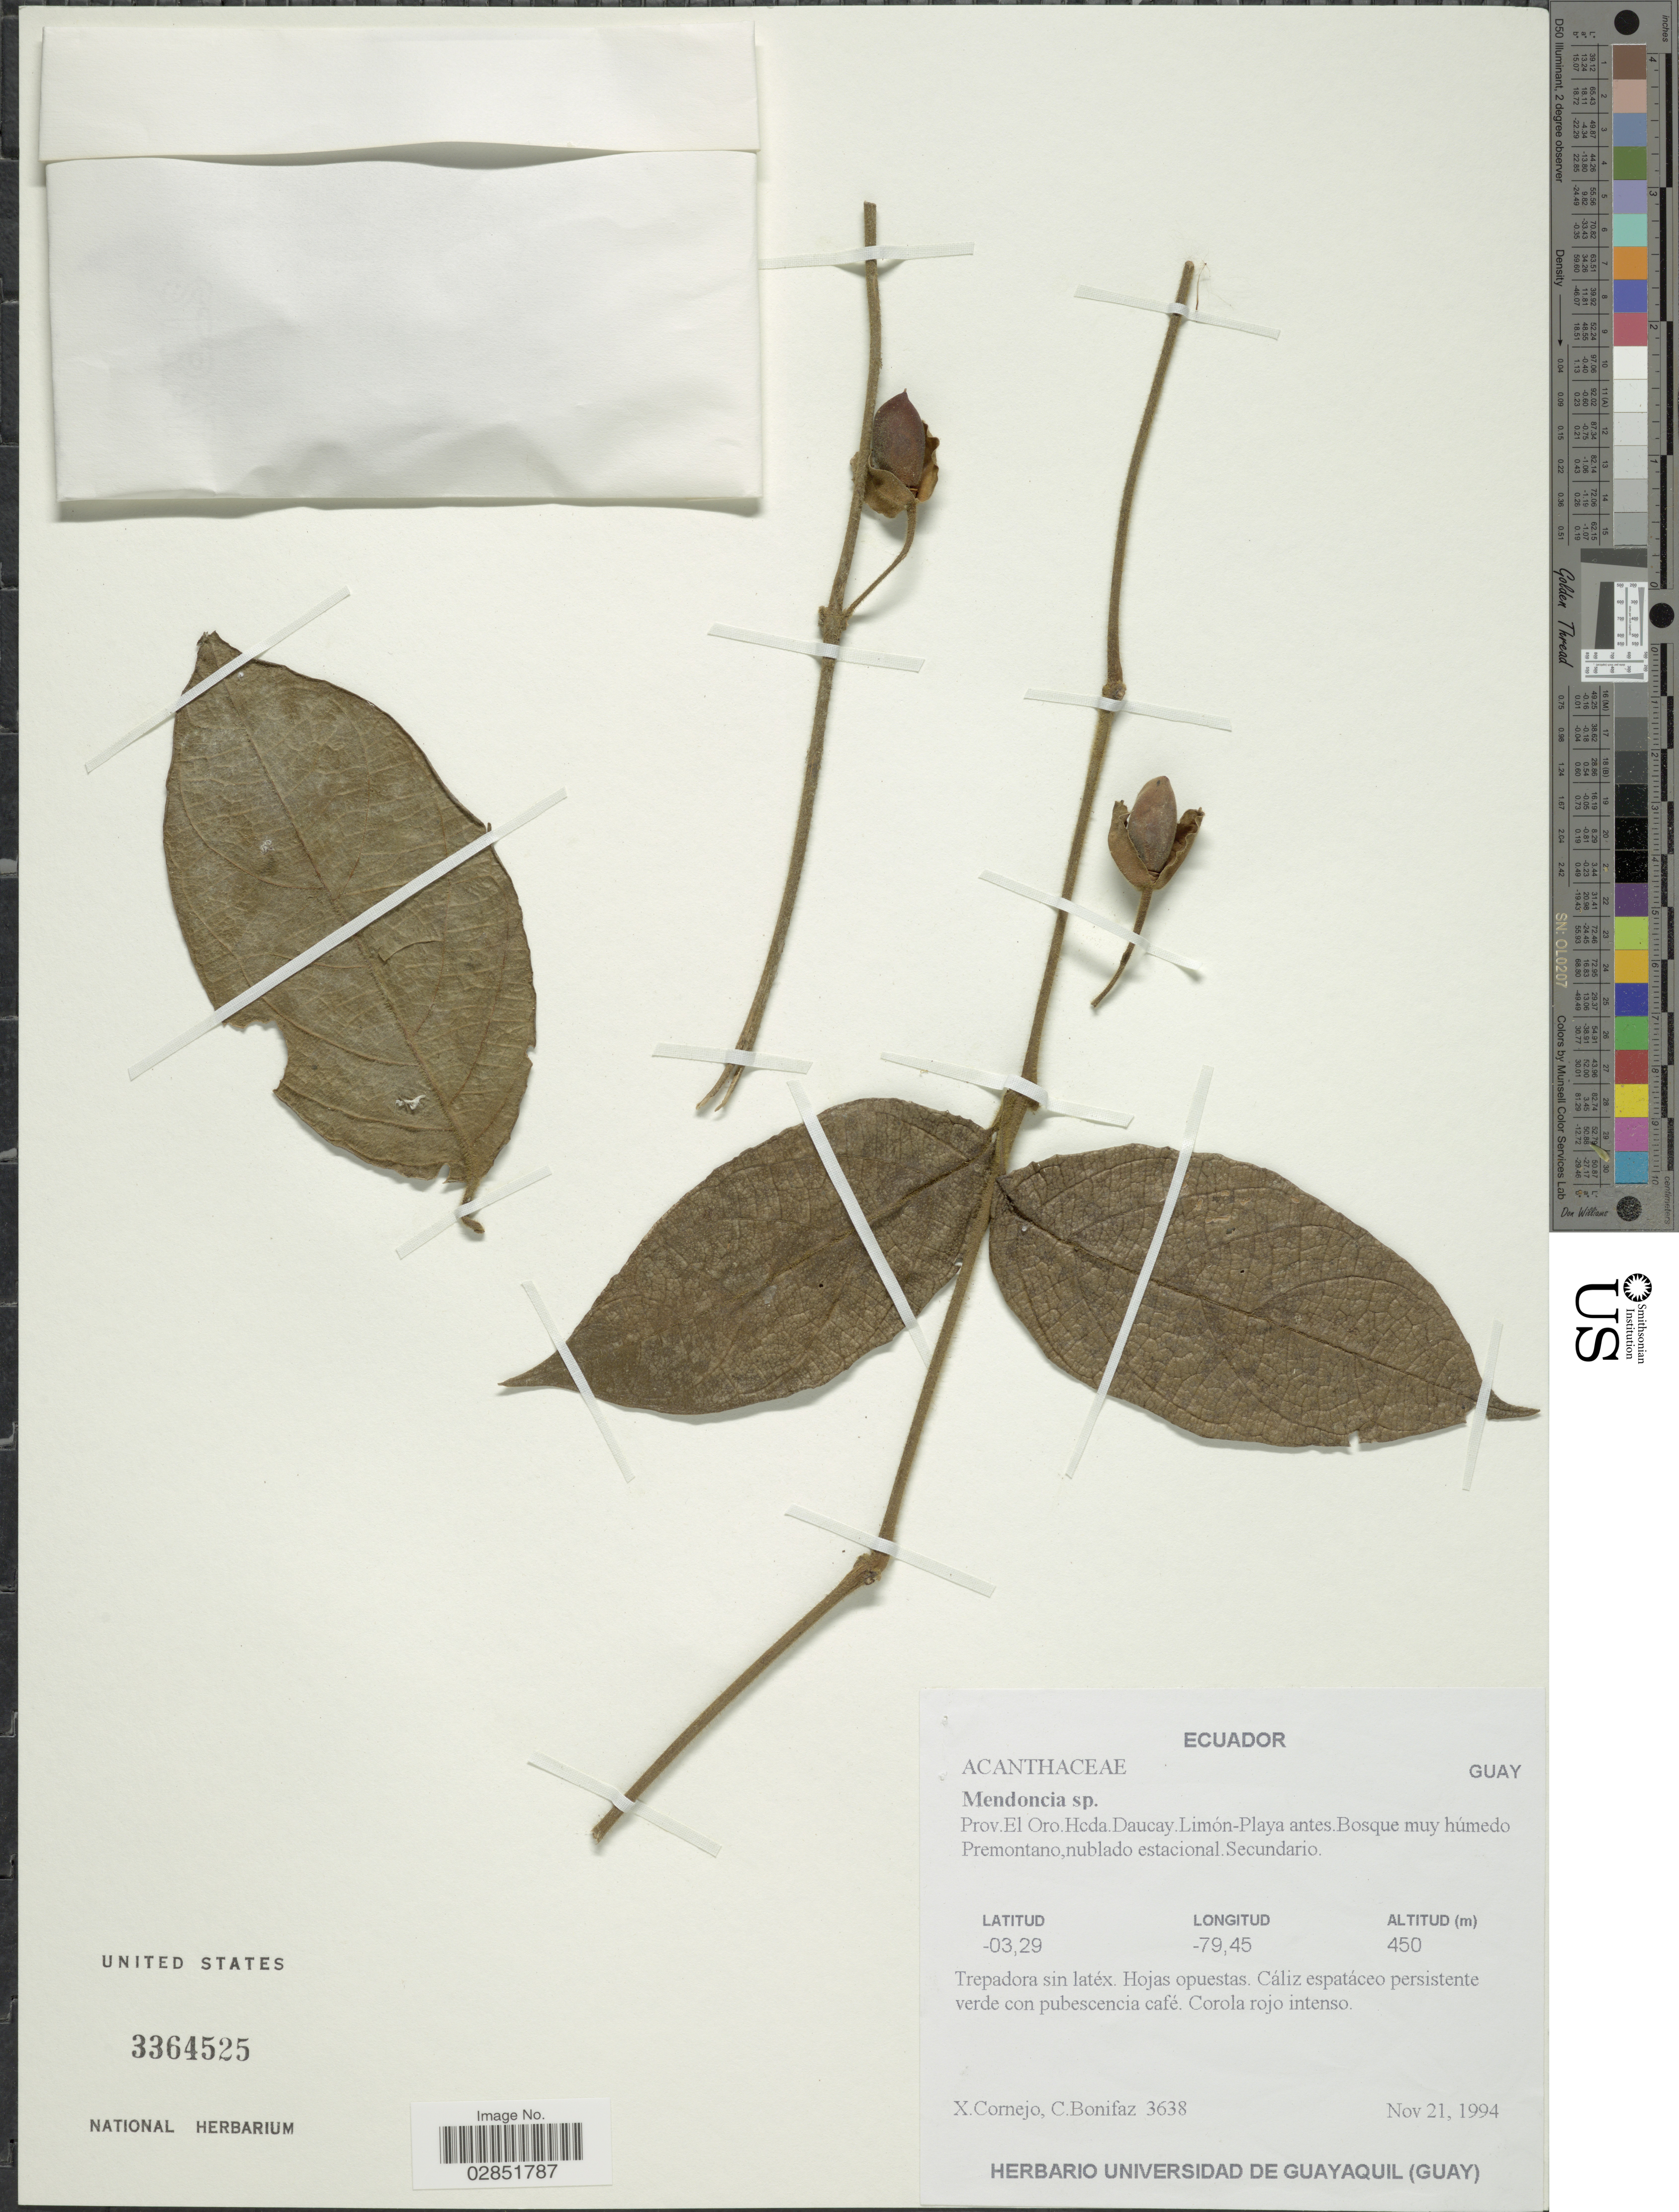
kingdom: Plantae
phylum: Tracheophyta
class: Magnoliopsida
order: Lamiales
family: Acanthaceae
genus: Mendoncia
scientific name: Mendoncia sp.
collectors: X. F. Cornejo & C. Bonifaz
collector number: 3638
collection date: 1994-11-21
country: Ecuador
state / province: El Oro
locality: Prov. El Oro. Hcda. Daucay. Limón-Playa antes.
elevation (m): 450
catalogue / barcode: US 3364525